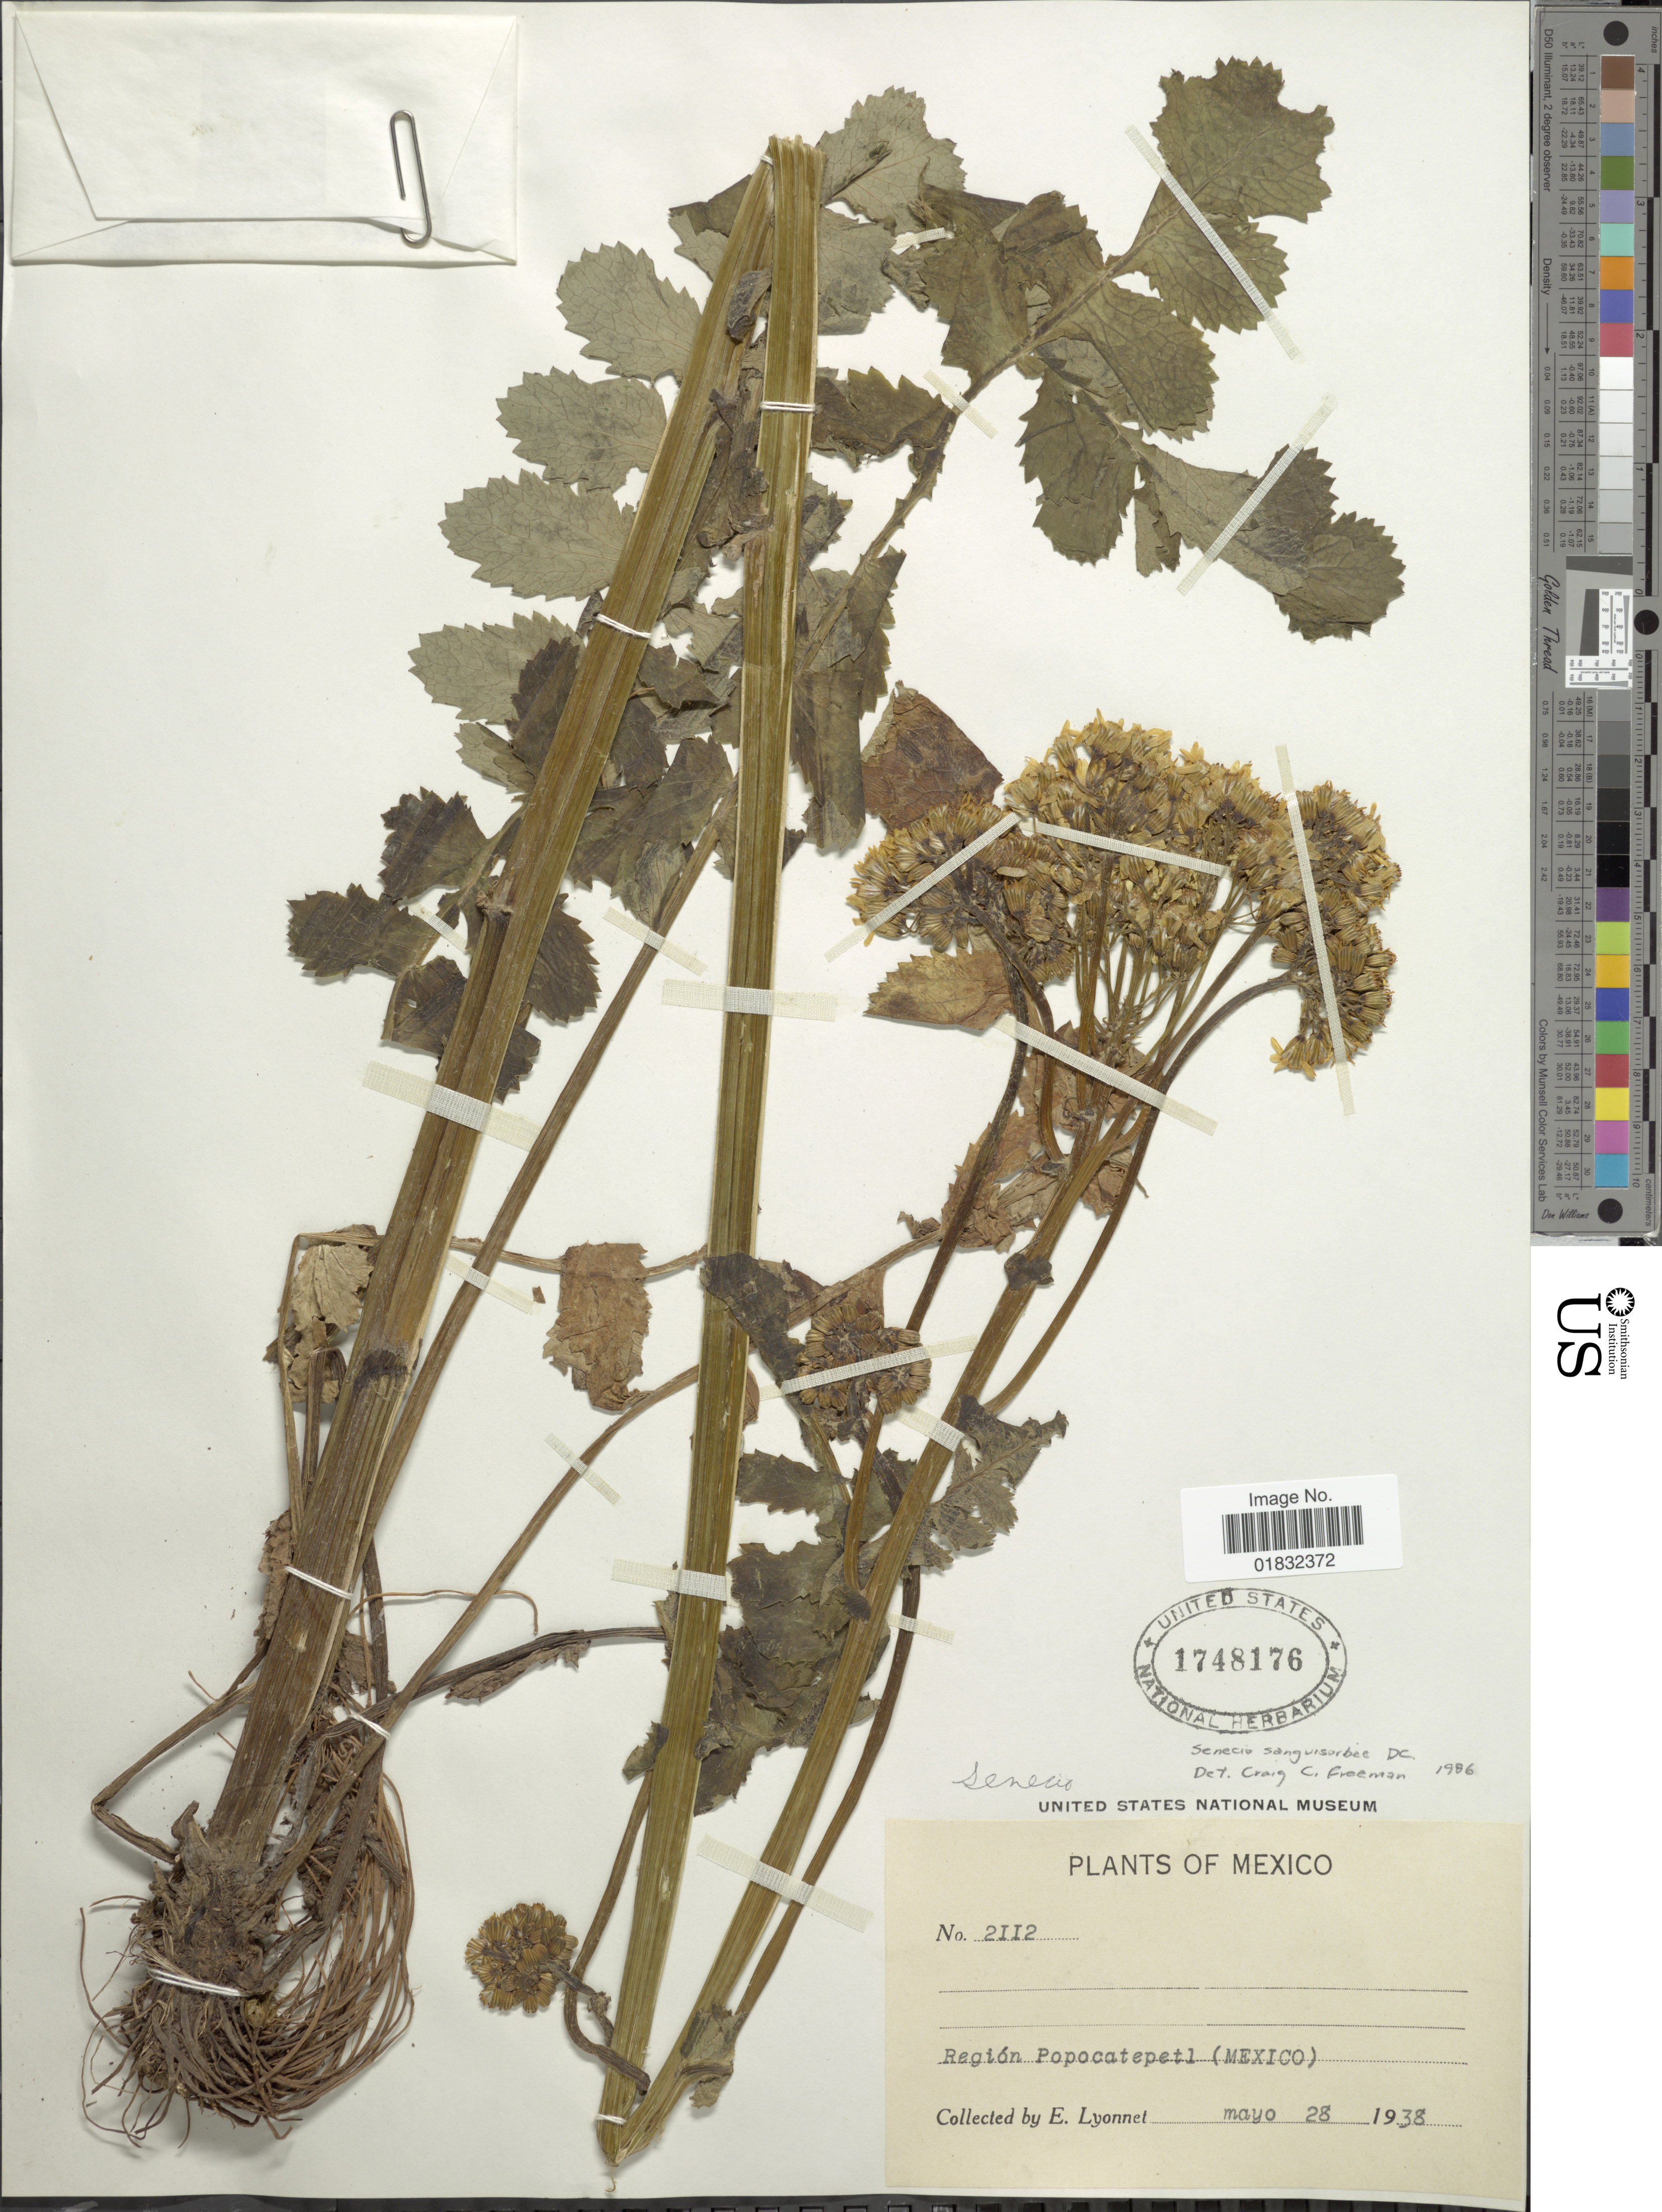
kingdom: Plantae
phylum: Tracheophyta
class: Magnoliopsida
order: Asterales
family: Asteraceae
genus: Packera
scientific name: Packera sanguisorbae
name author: (DC.) C. Jeffrey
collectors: E. Lyonnet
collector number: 2112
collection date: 1938-05-28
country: Mexico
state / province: México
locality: Región Popocatepetl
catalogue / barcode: US 1748176